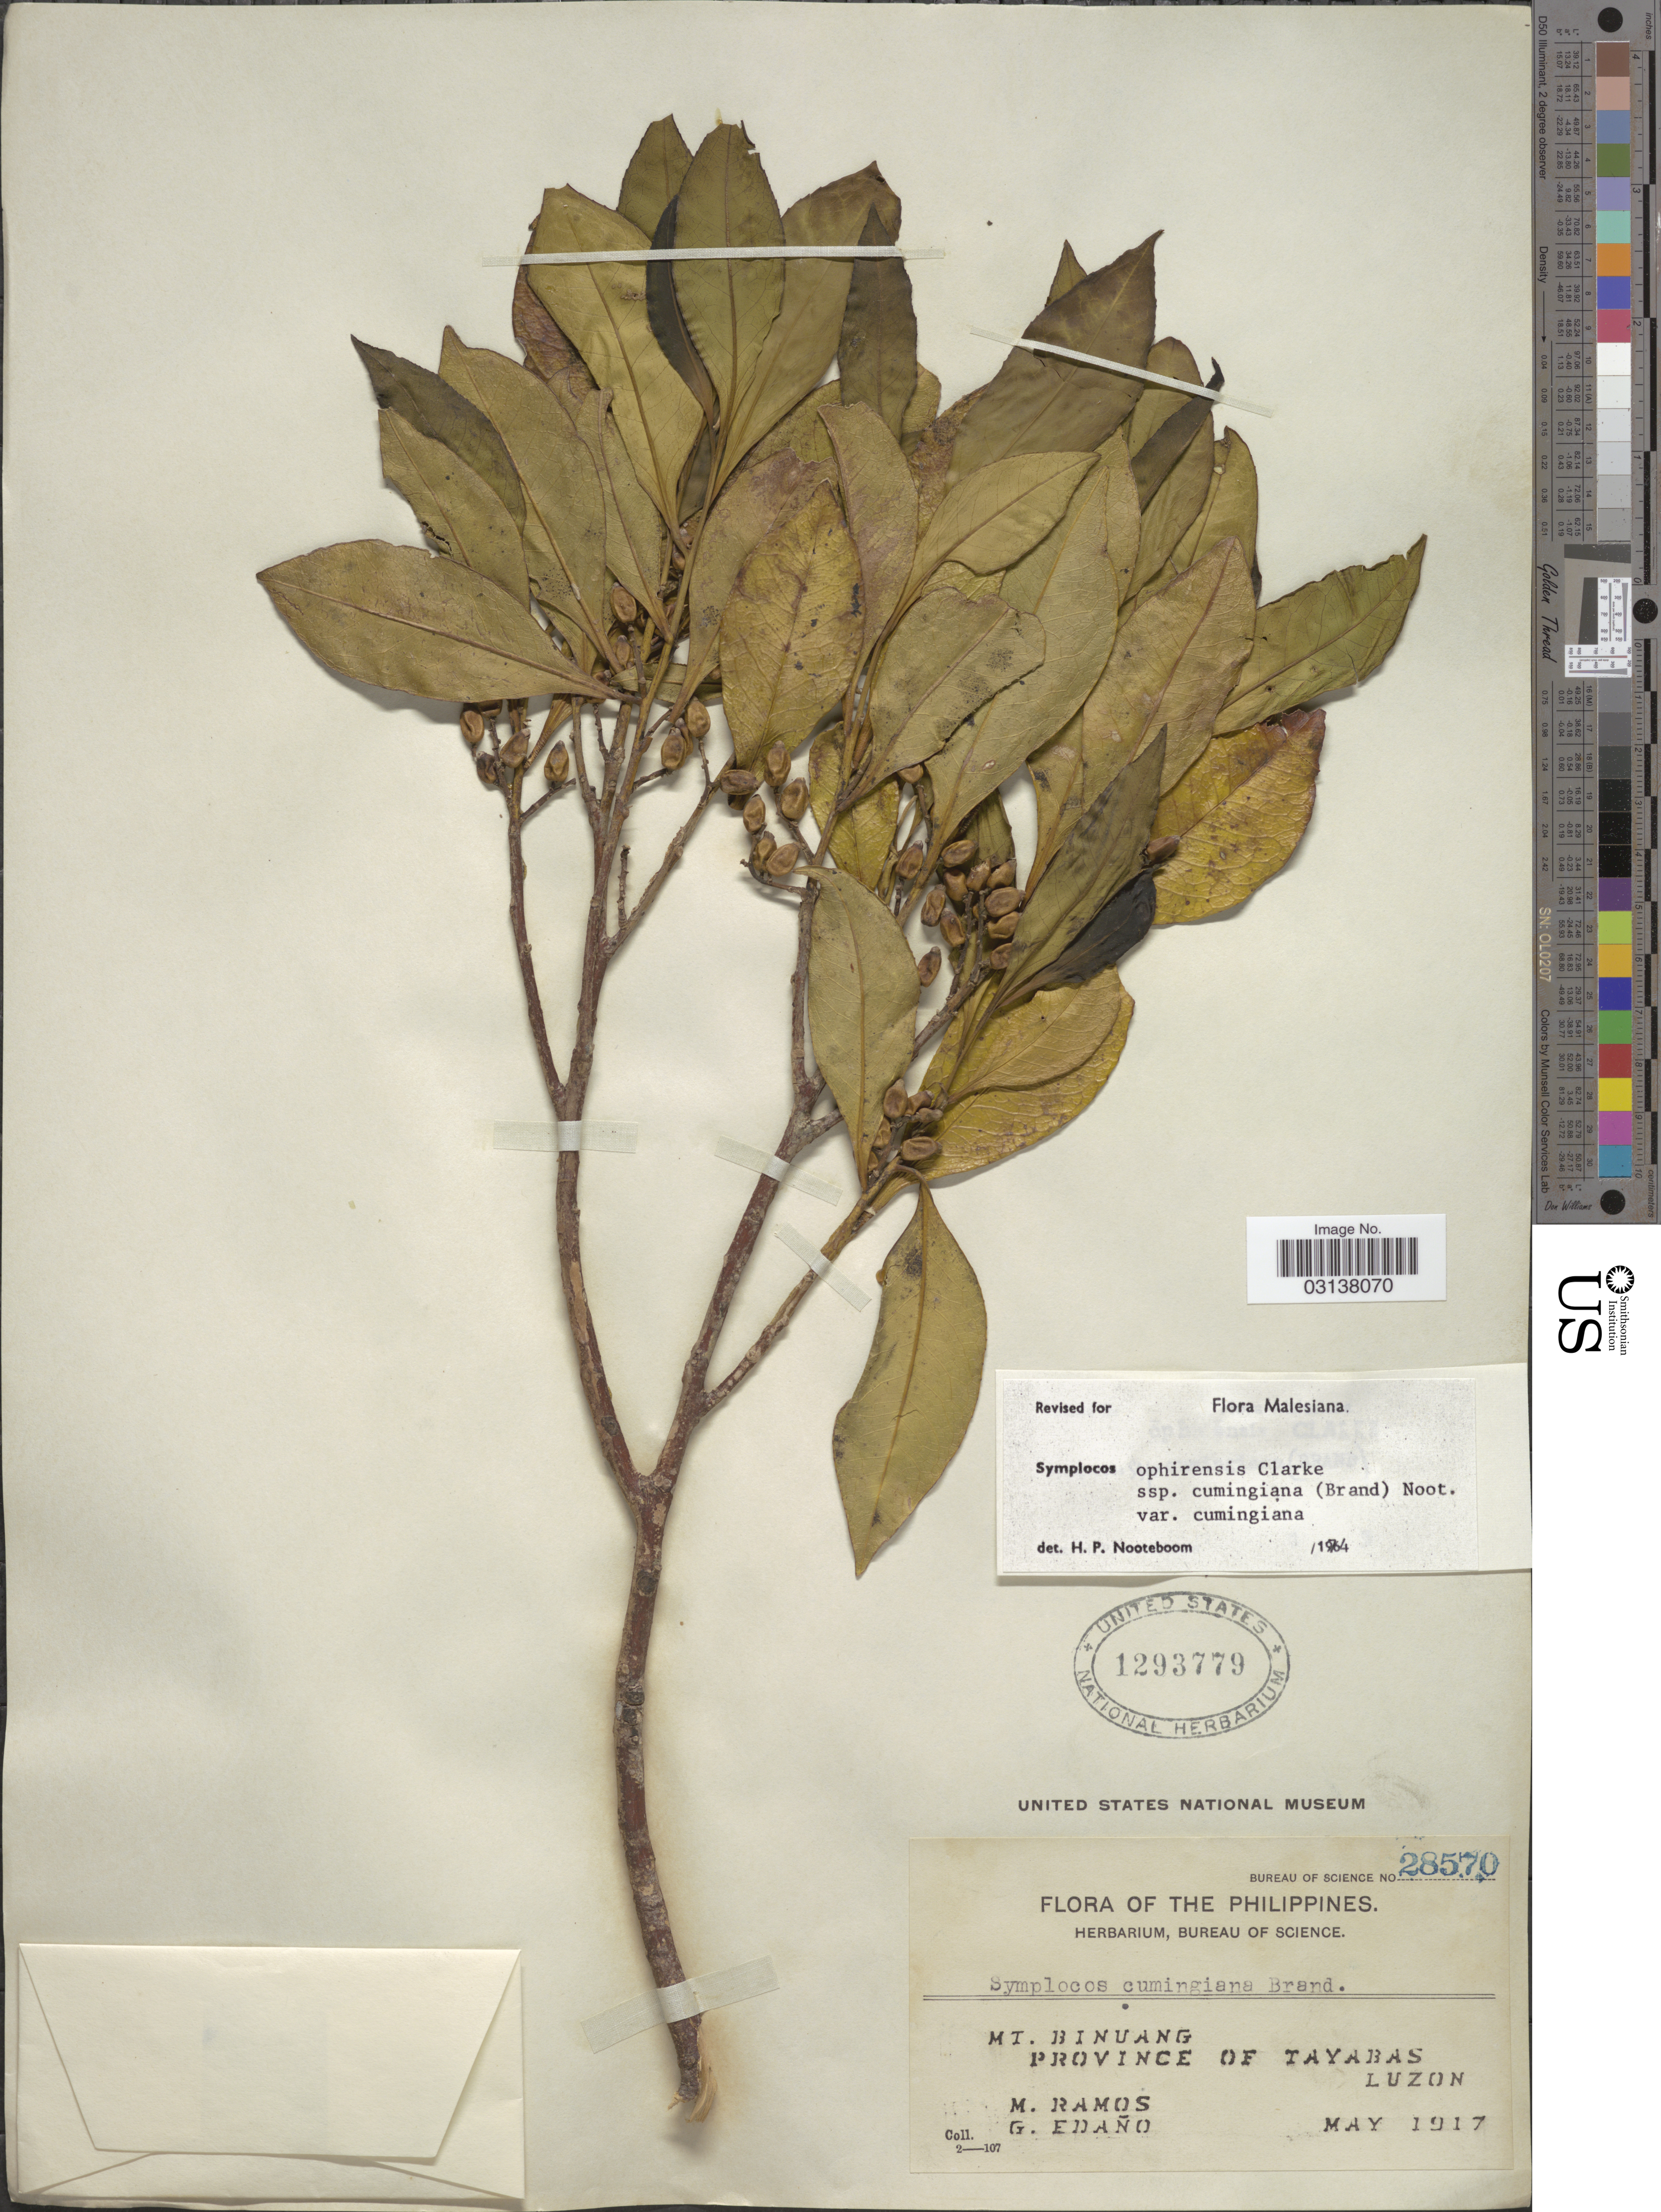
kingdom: Plantae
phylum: Tracheophyta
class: Magnoliopsida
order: Ericales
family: Symplocaceae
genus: Symplocos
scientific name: Symplocos ophirensis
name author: C.B. Clarke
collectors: M. Ramos & G. Edaño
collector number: Bureau of Science 28570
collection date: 1917-05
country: Philippines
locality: The Philippines. Mt. Binuang. Province of Tayabas Luzon.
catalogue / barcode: US 1293779